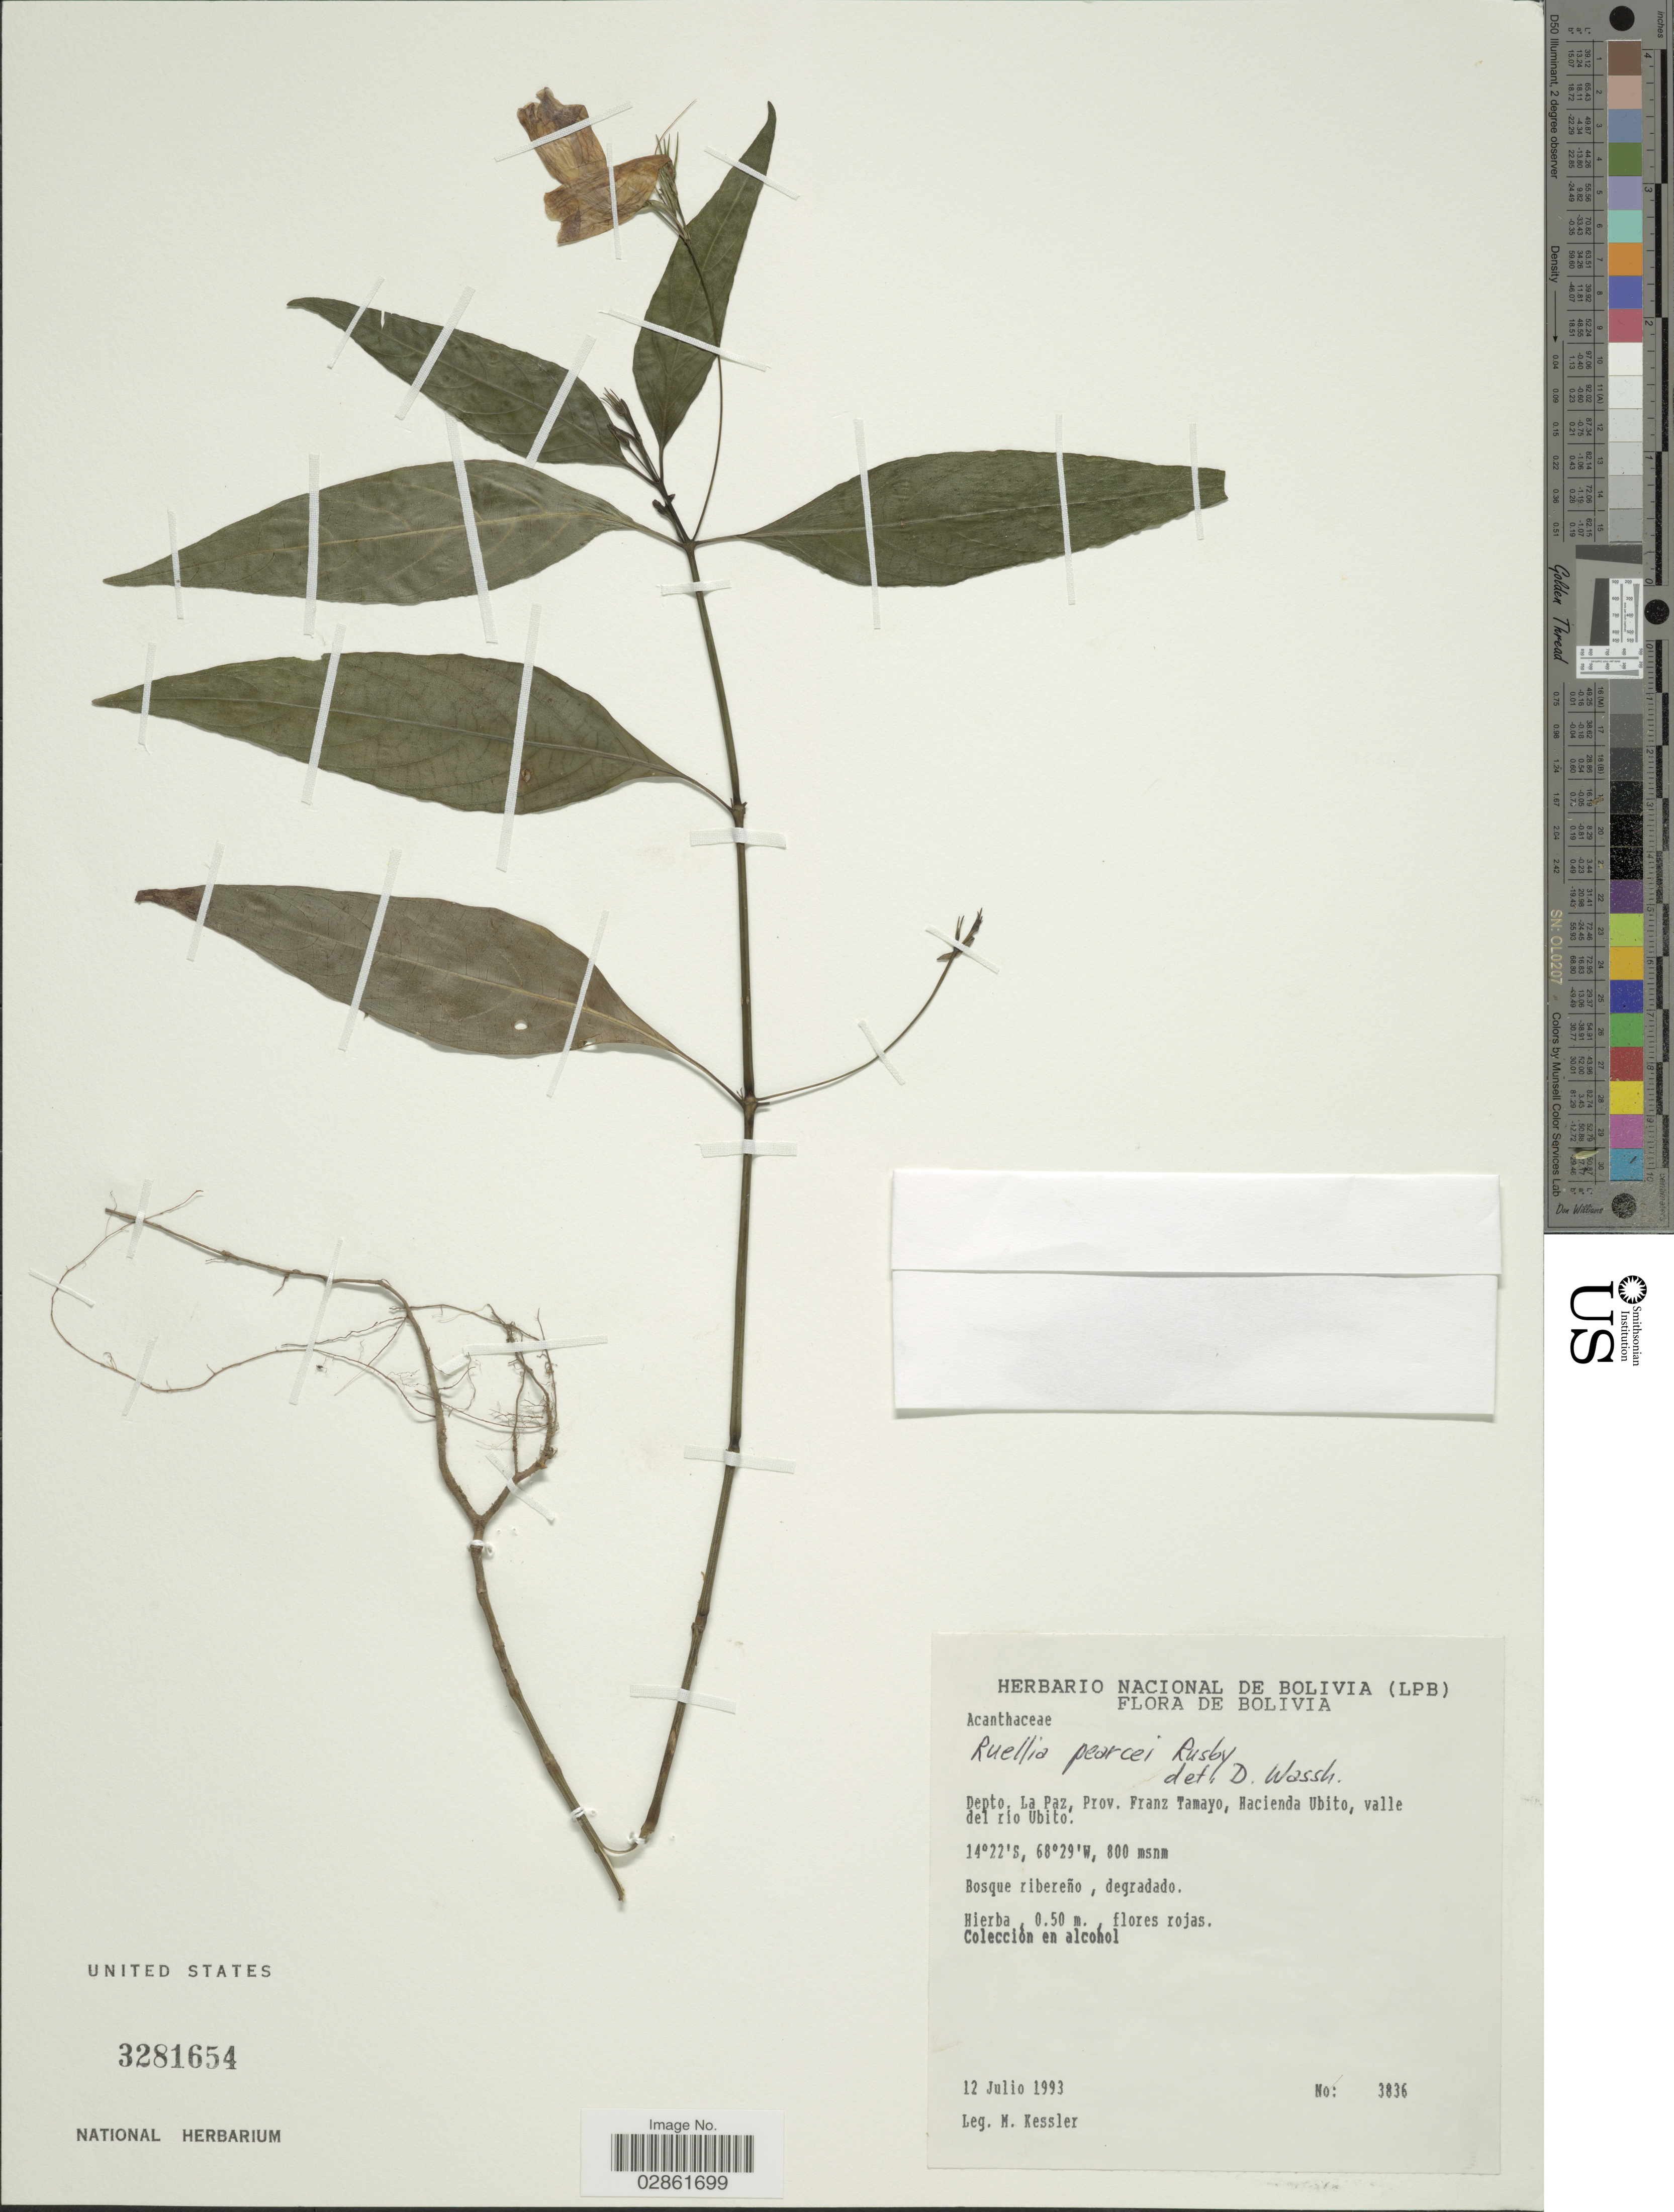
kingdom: Plantae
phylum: Tracheophyta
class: Magnoliopsida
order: Lamiales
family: Acanthaceae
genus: Ruellia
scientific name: Ruellia pearcei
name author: Rusby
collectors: M. Kessler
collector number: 3836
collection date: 1993-06-12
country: Bolivia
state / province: La Paz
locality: Depto. La Paz, Prov. Franz Tamayo, Hacienda Ubito, valle del río Ubito.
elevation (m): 800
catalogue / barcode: US 3281654